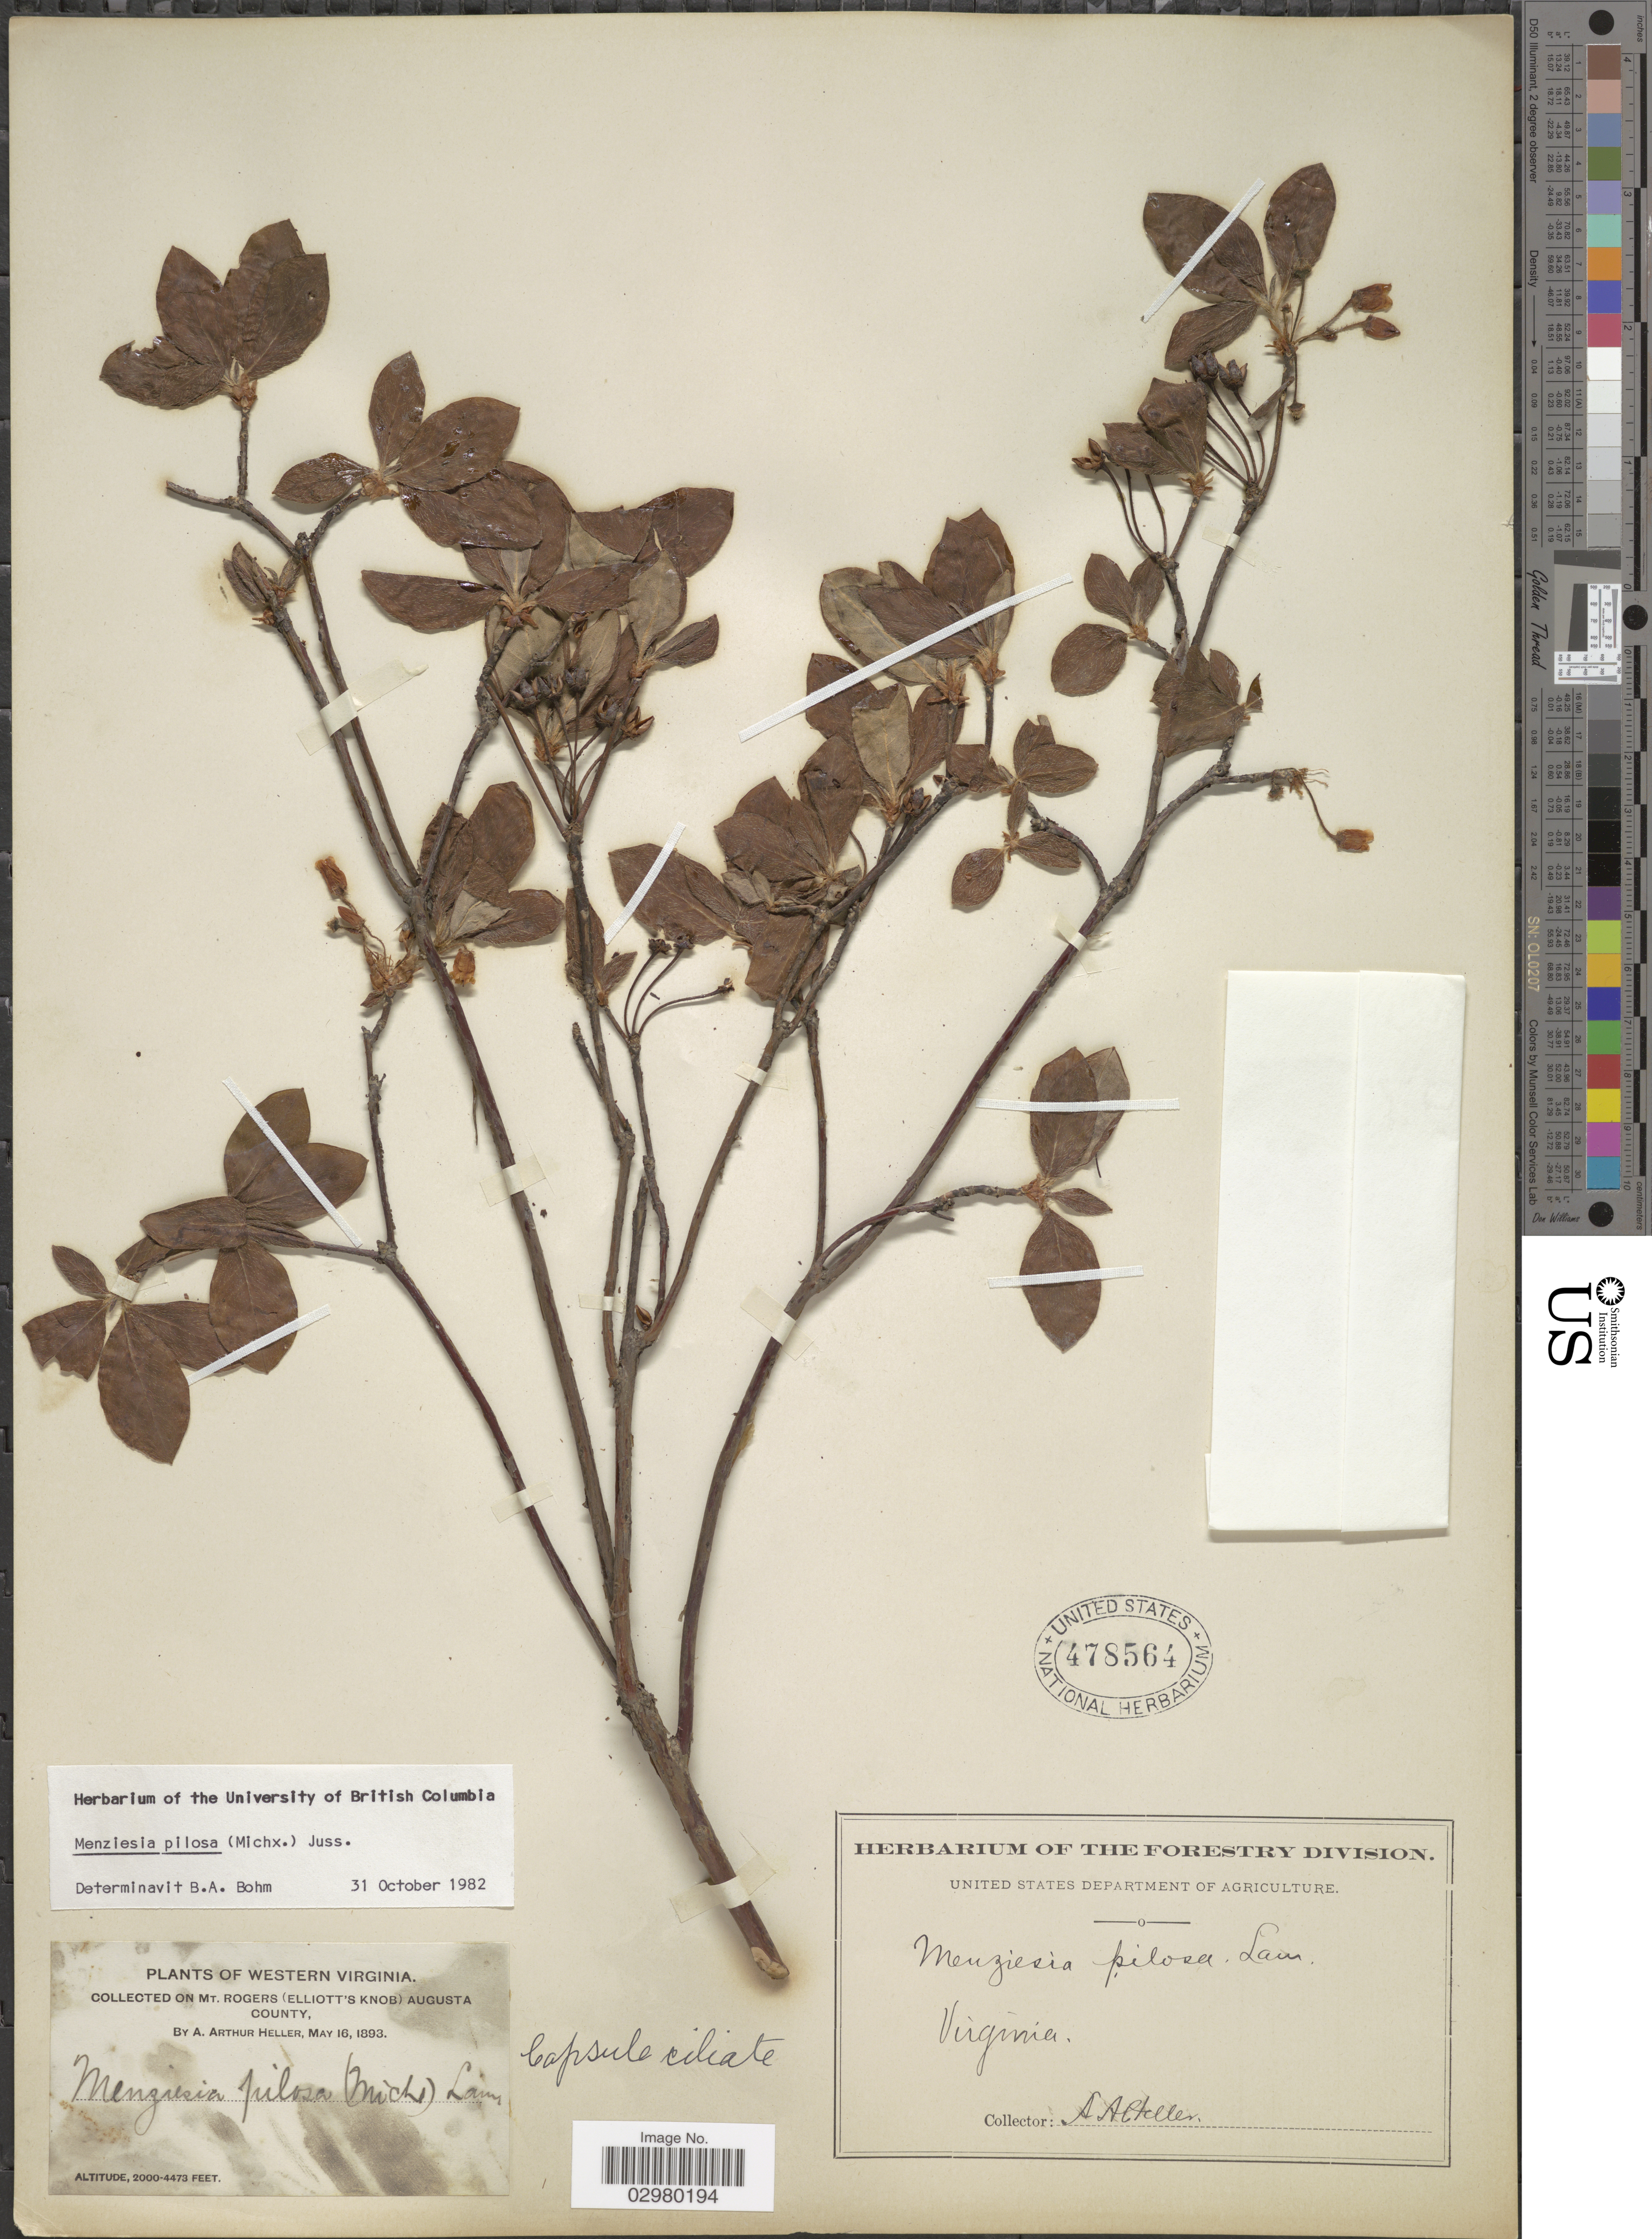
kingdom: Plantae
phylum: Tracheophyta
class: Magnoliopsida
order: Ericales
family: Ericaceae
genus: Menziesia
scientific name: Menziesia pilosa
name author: (Michx.) Juss.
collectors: A. A. Heller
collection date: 1893-05-16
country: United States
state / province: Virginia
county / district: Augusta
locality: Western Virginia. On Mt. Rogers (Elliott's Knob) Augusta County.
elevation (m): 610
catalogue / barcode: US 478564